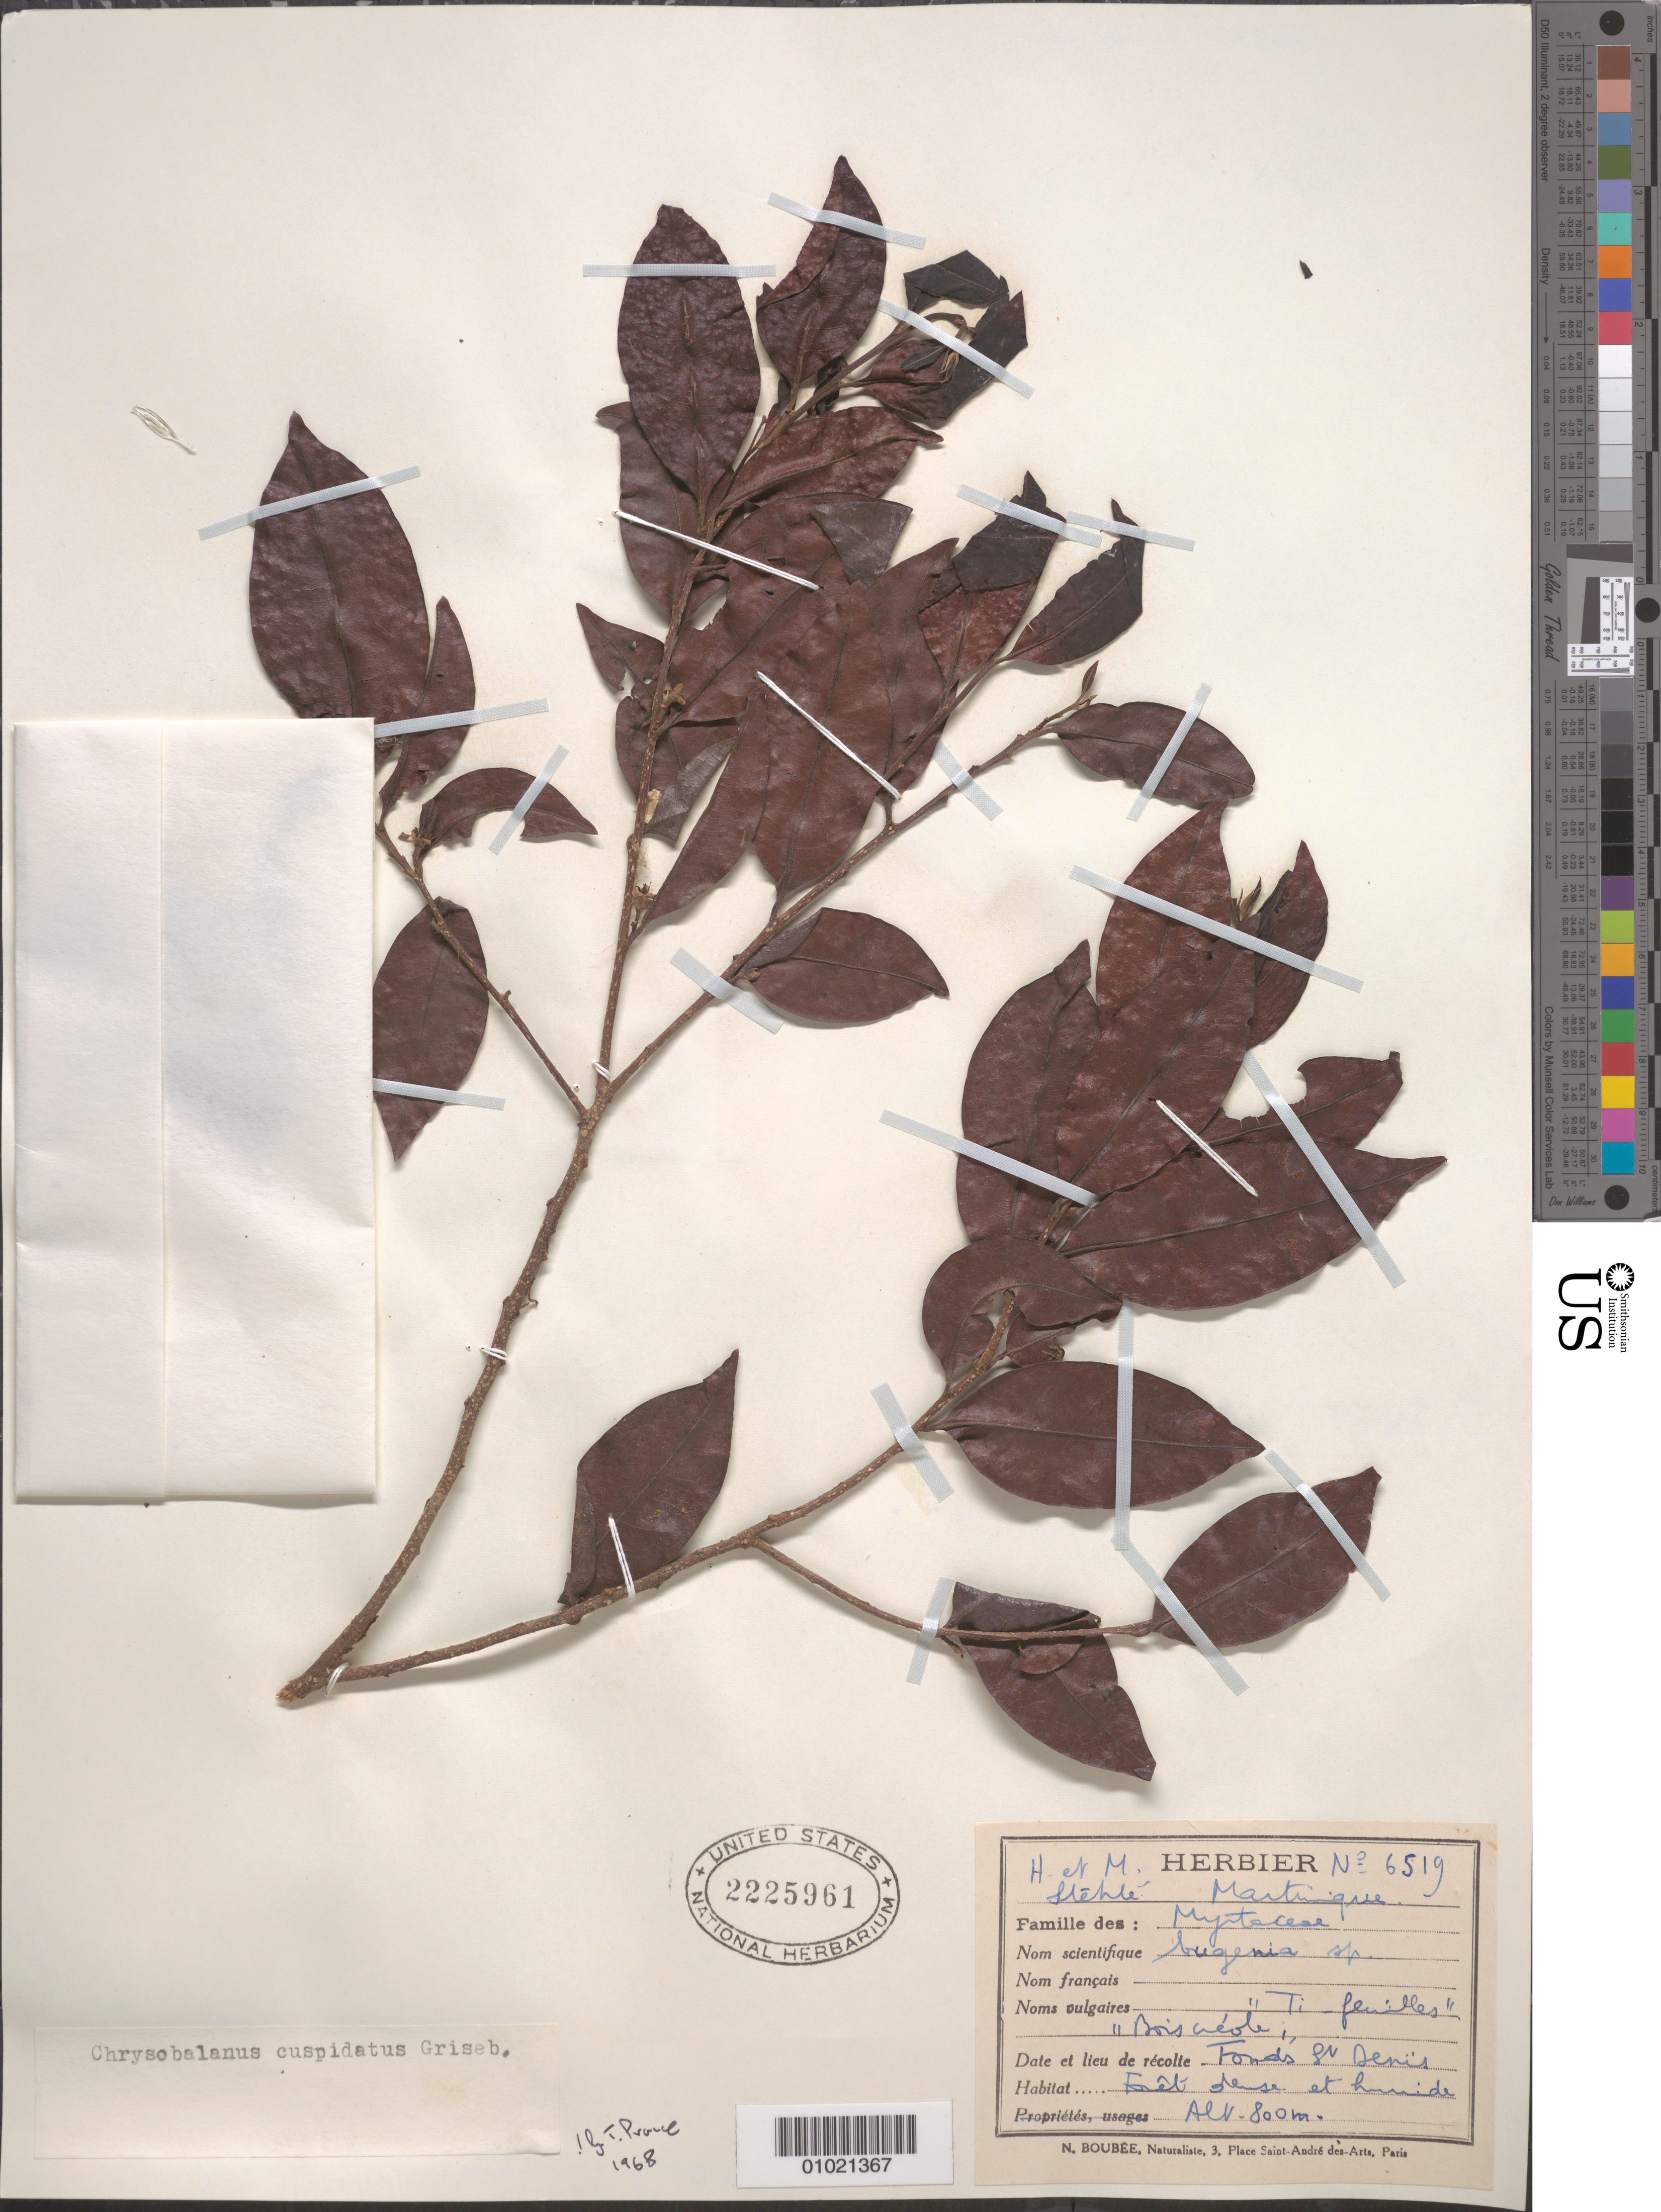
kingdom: Plantae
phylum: Tracheophyta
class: Magnoliopsida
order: Malpighiales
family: Chrysobalanaceae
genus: Chrysobalanus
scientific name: Chrysobalanus cuspidatus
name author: Griseb.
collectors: H. Stehlé & M. Stehlé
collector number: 6519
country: Martinique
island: Martinique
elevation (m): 800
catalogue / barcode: US 2225961